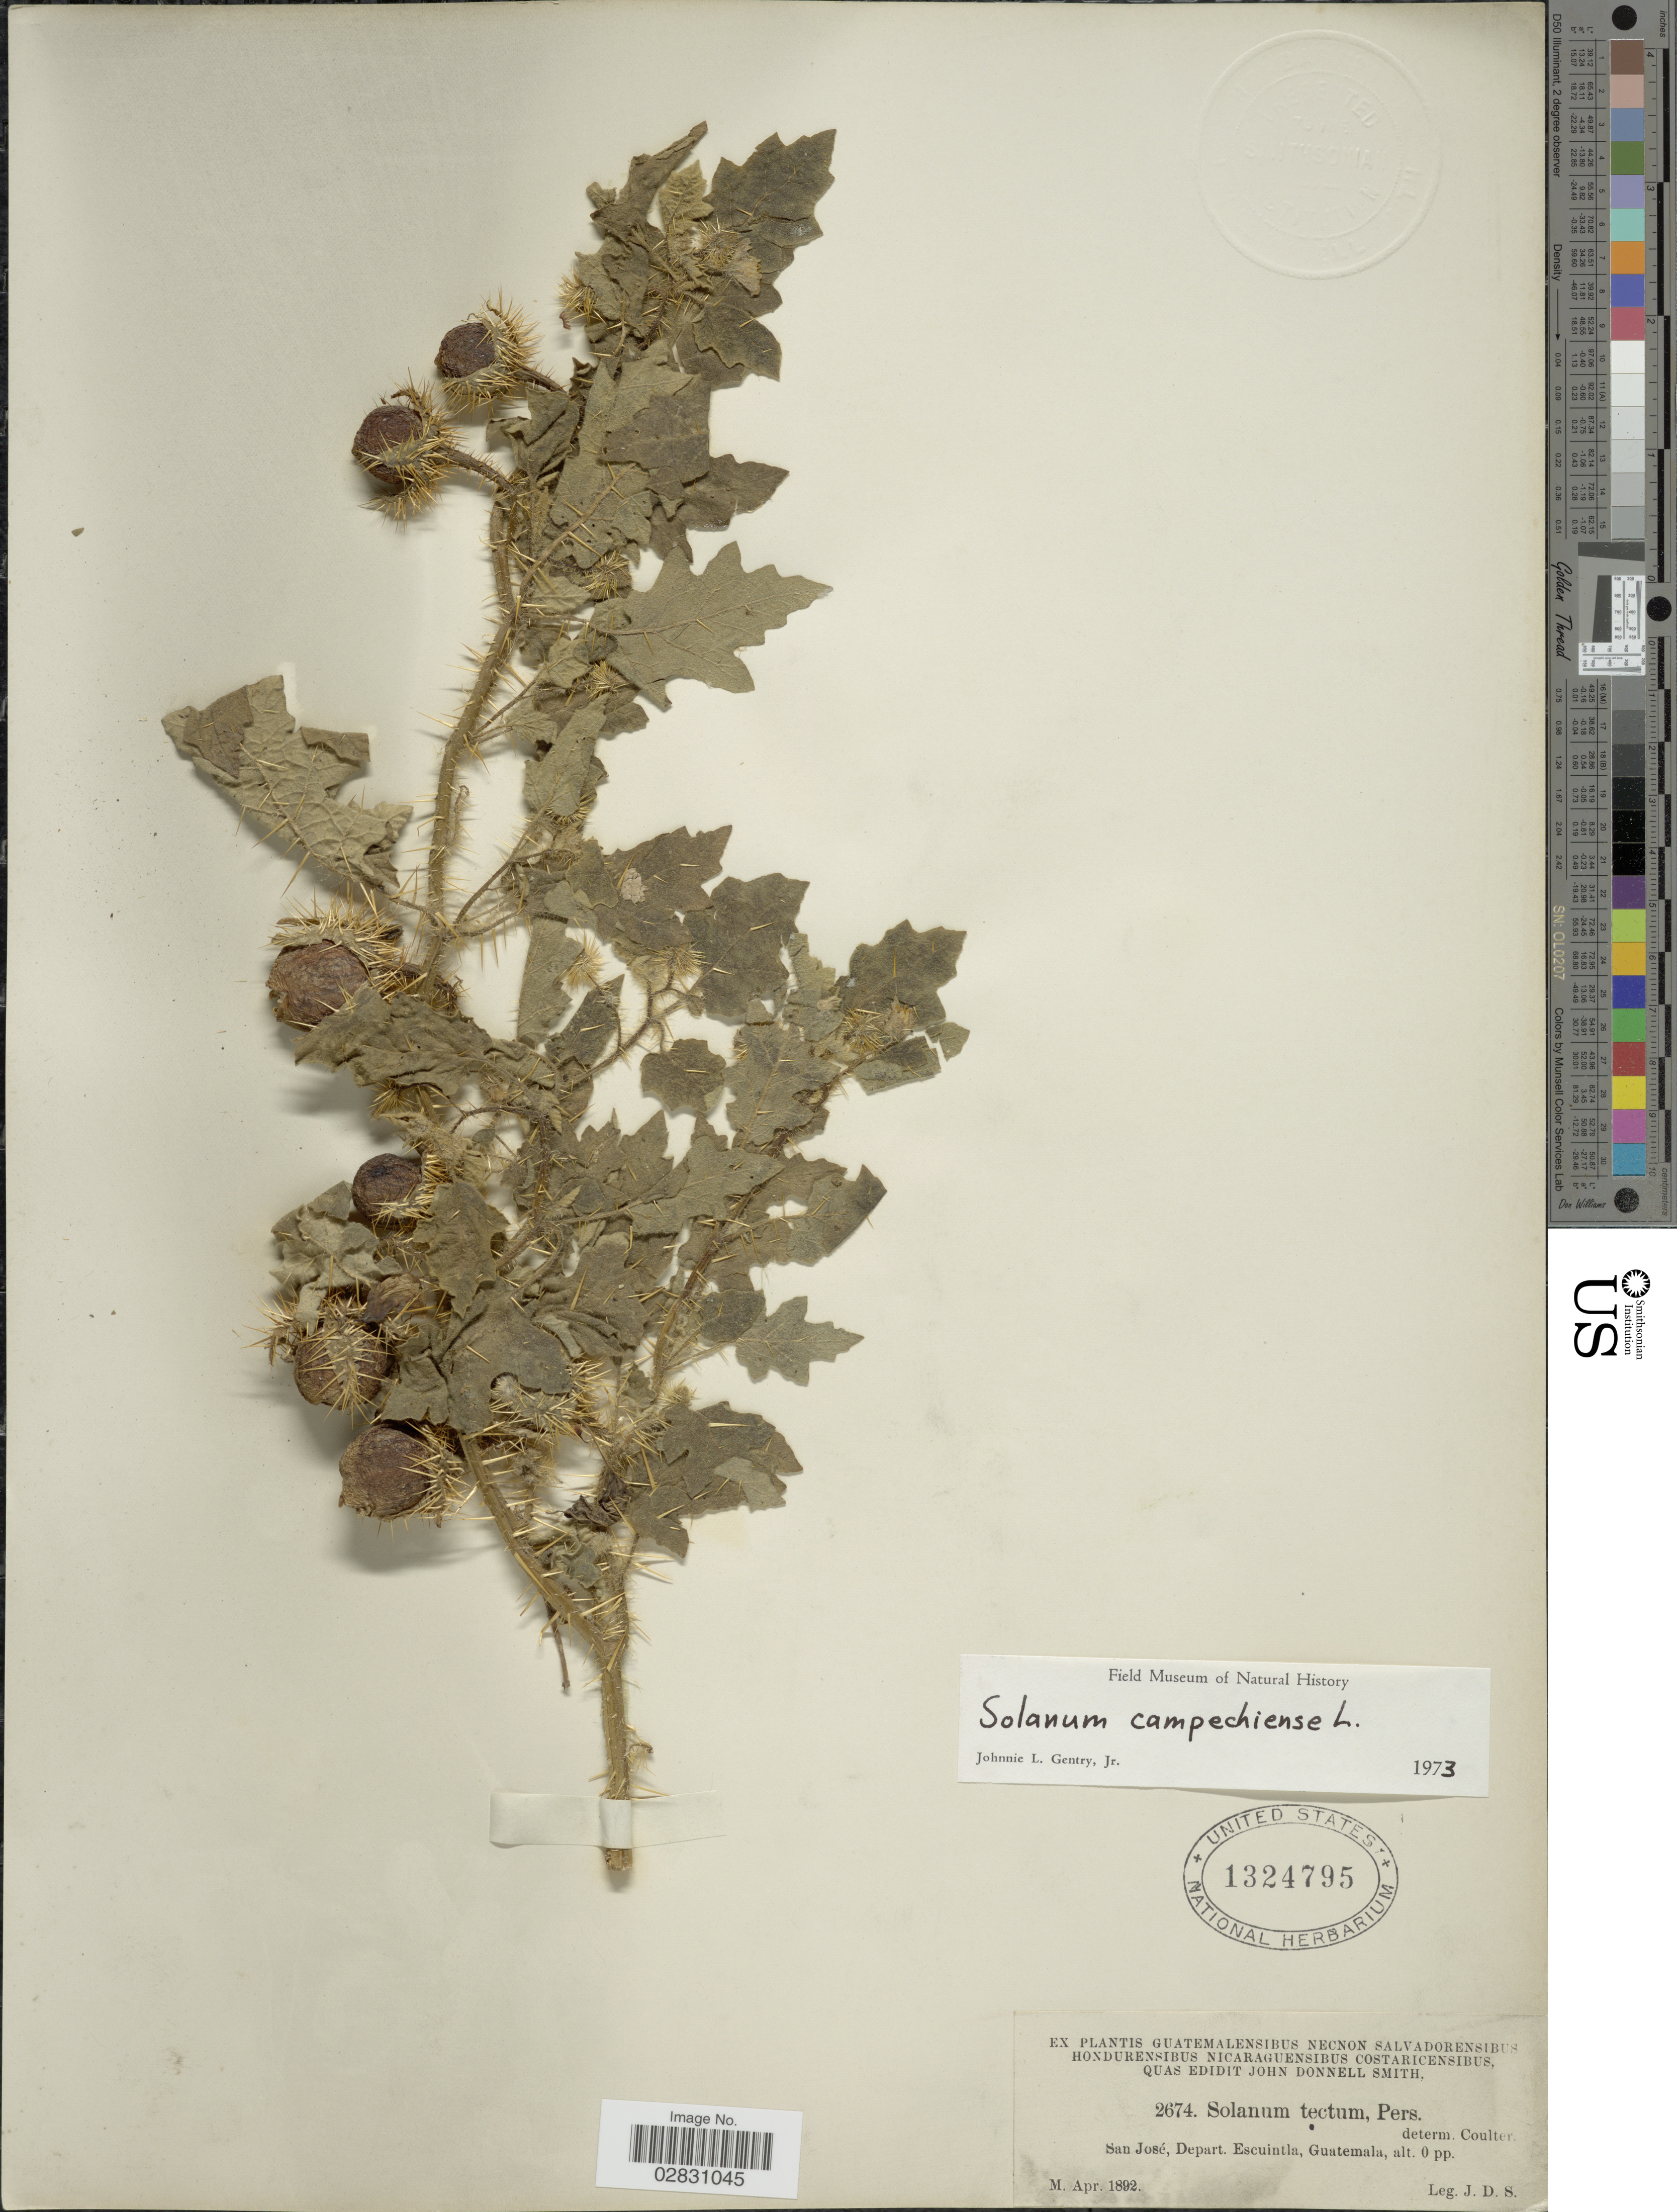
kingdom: Plantae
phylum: Tracheophyta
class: Magnoliopsida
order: Solanales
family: Solanaceae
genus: Solanum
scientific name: Solanum campechiense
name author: L.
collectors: J. Donnell Smith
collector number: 2674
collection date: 1892-04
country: Guatemala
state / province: Escuintla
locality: San José, Depart. Escuintla.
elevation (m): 0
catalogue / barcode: US 1324795